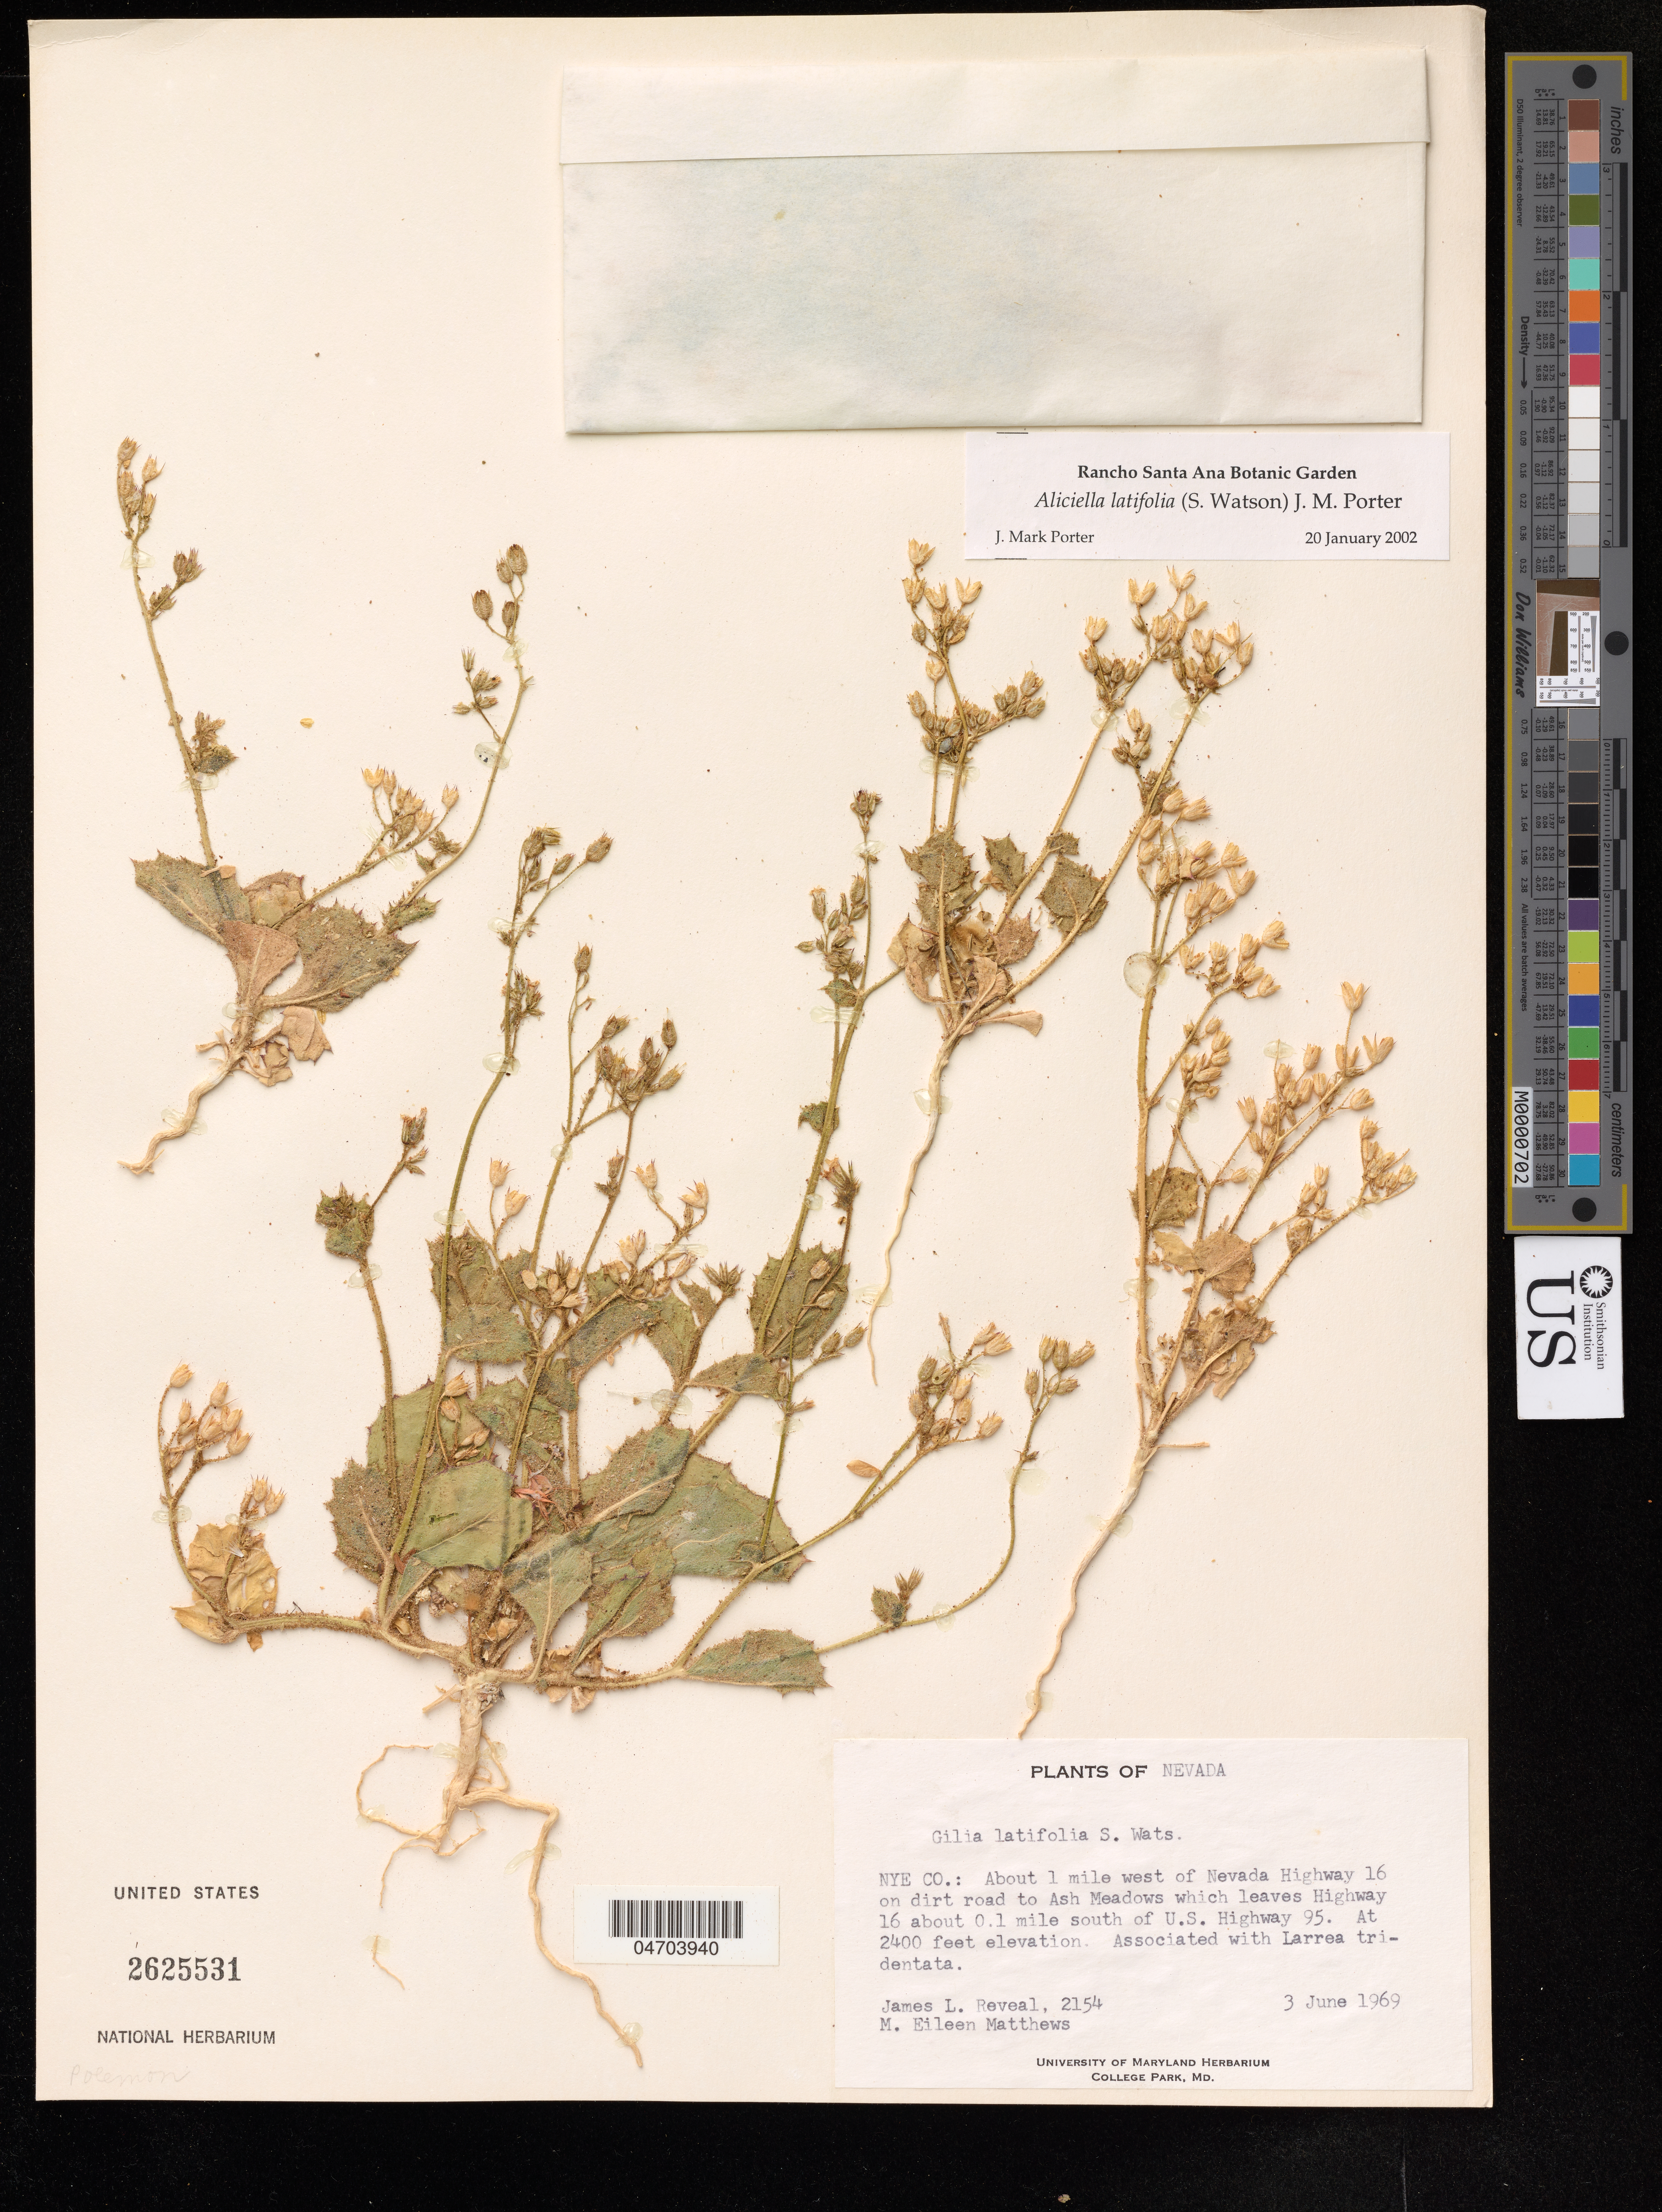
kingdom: Plantae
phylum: Tracheophyta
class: Magnoliopsida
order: Ericales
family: Polemoniaceae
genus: Gilia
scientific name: Gilia latifolia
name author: S. Watson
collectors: L. Reveal & M. Matthews Eileen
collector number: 2154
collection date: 1969-06-03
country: United States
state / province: Nevada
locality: NYE CO.: About 1 mile west of Nevada Highway 16 on dirt road to Ash Meadows which leaves Highway 16 about 0.1 mile south of U. S. Highway 95.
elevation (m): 2400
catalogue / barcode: US 2625531